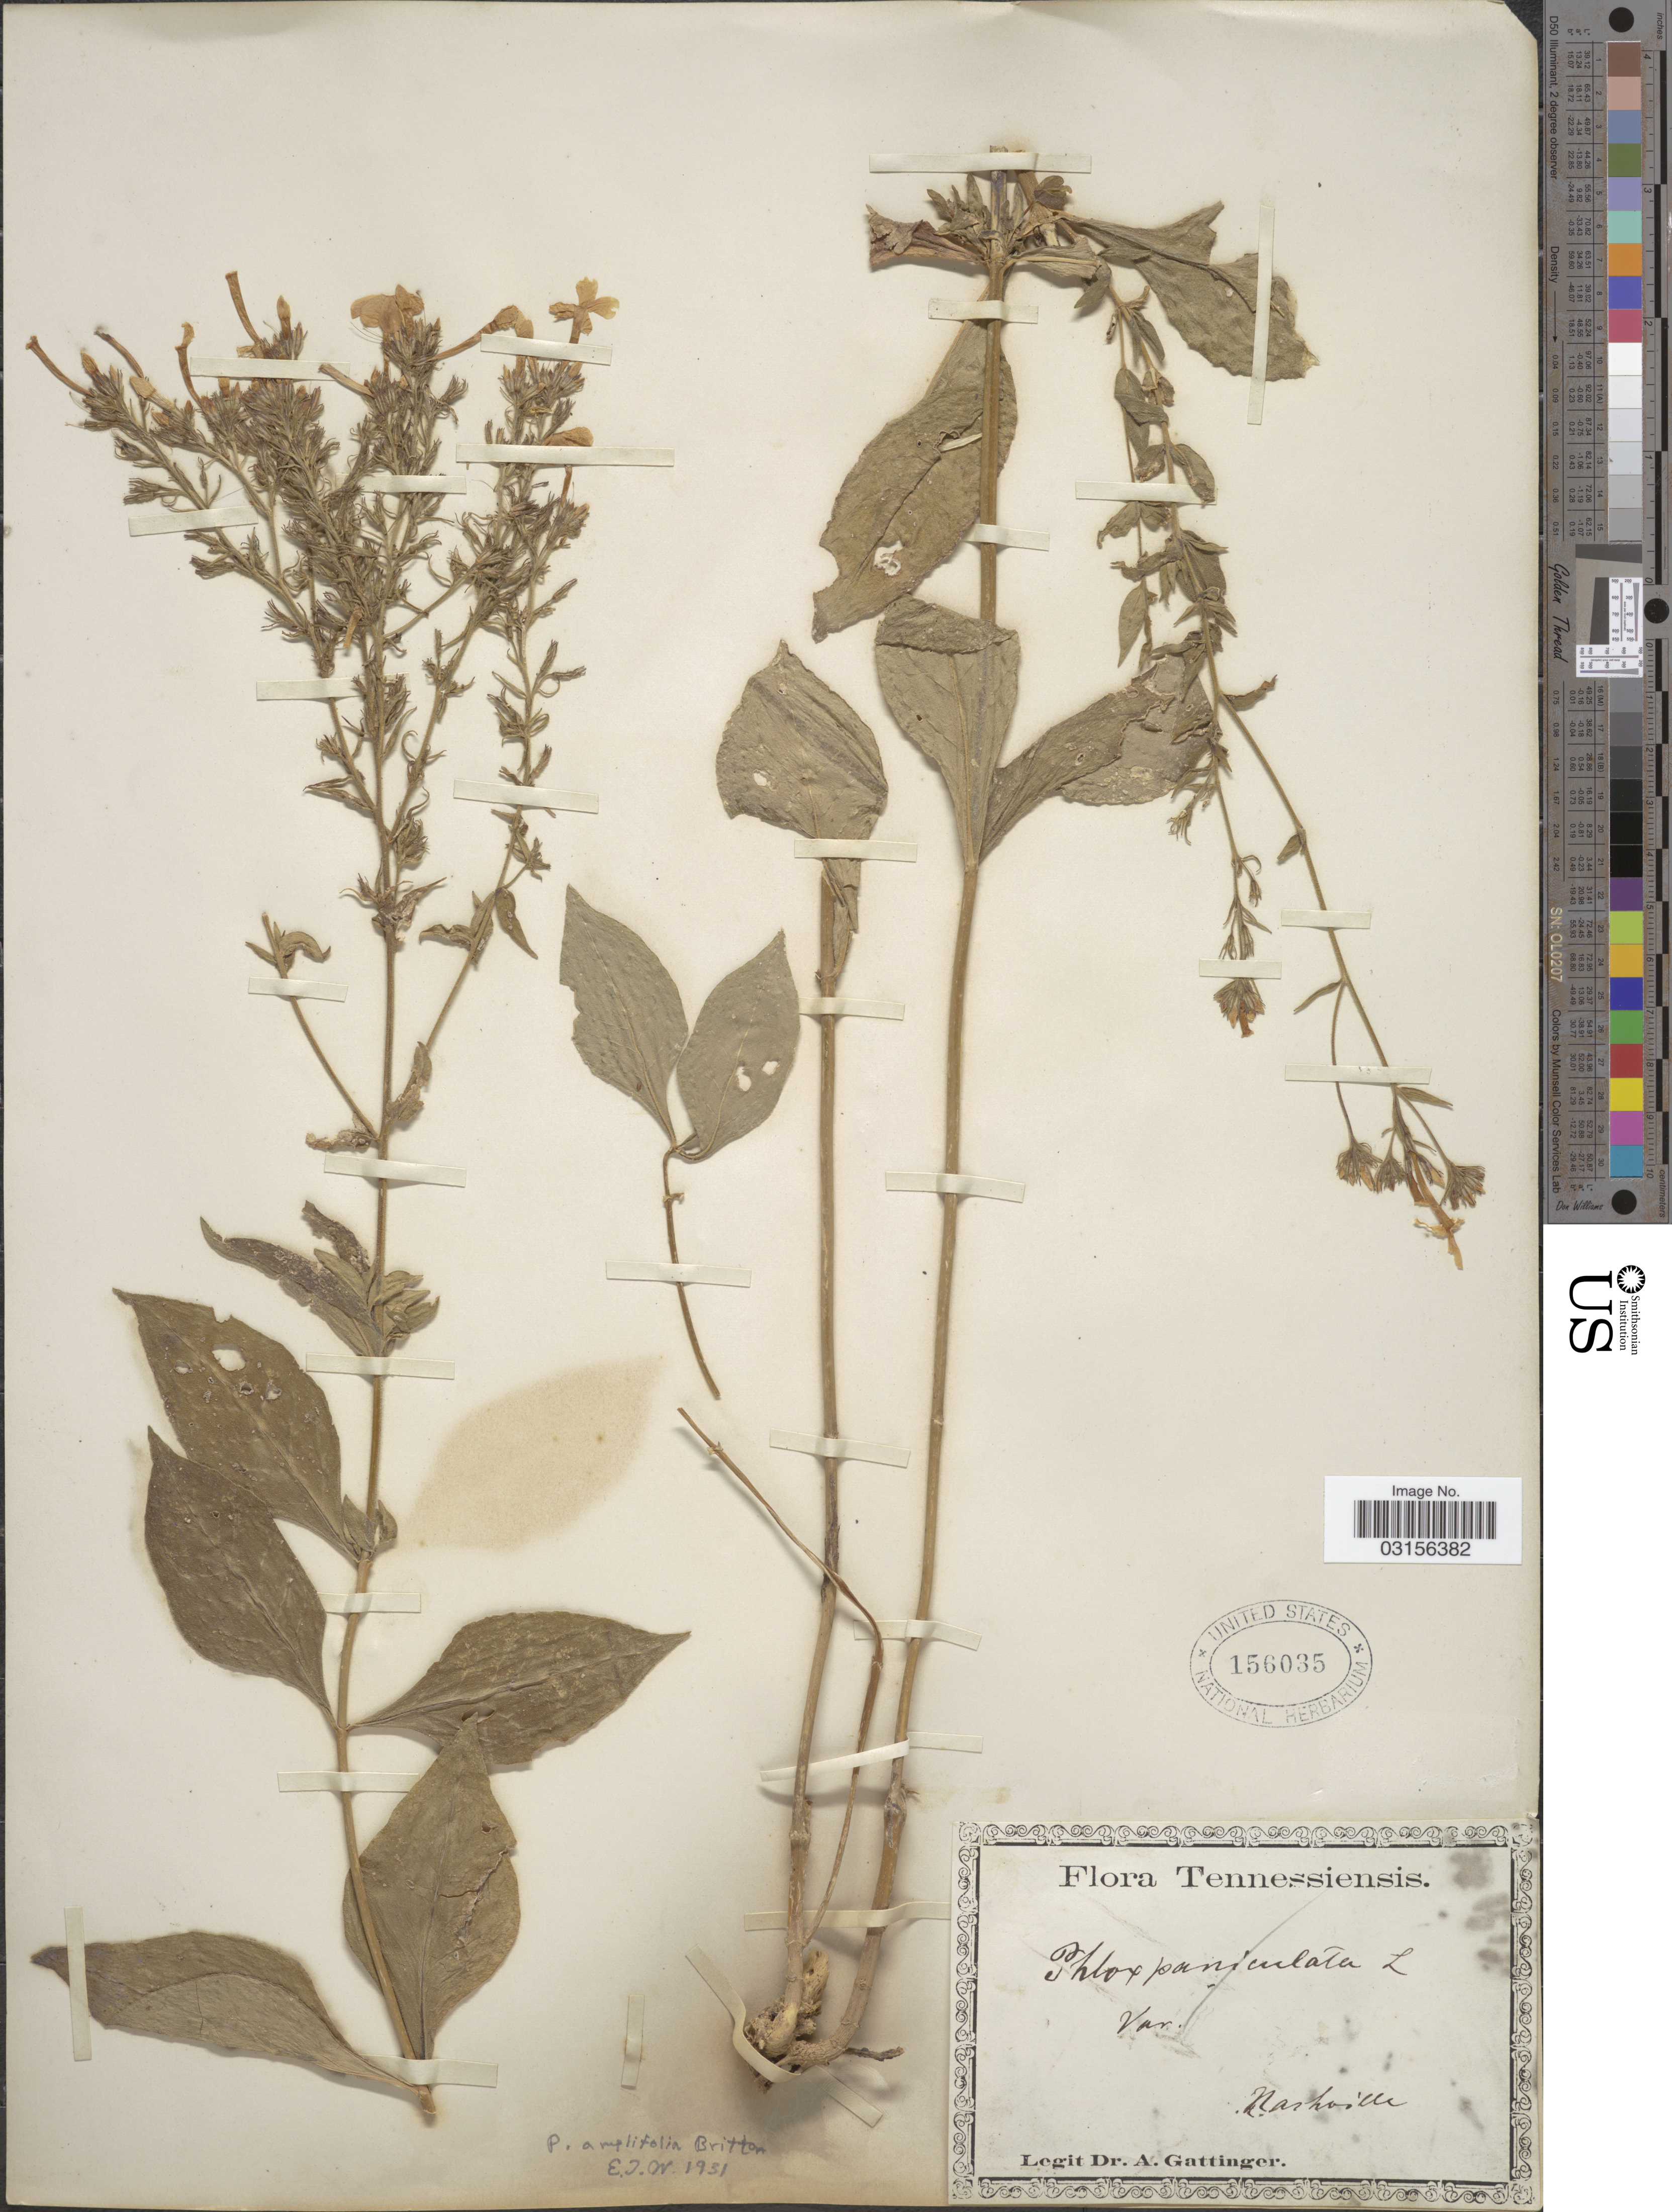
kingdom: Plantae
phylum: Tracheophyta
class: Magnoliopsida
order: Ericales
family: Polemoniaceae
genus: Phlox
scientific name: Phlox amplifolia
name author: Britton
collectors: A. Gattinger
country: United States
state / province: Tennessee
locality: Nashville.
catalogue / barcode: US 156035